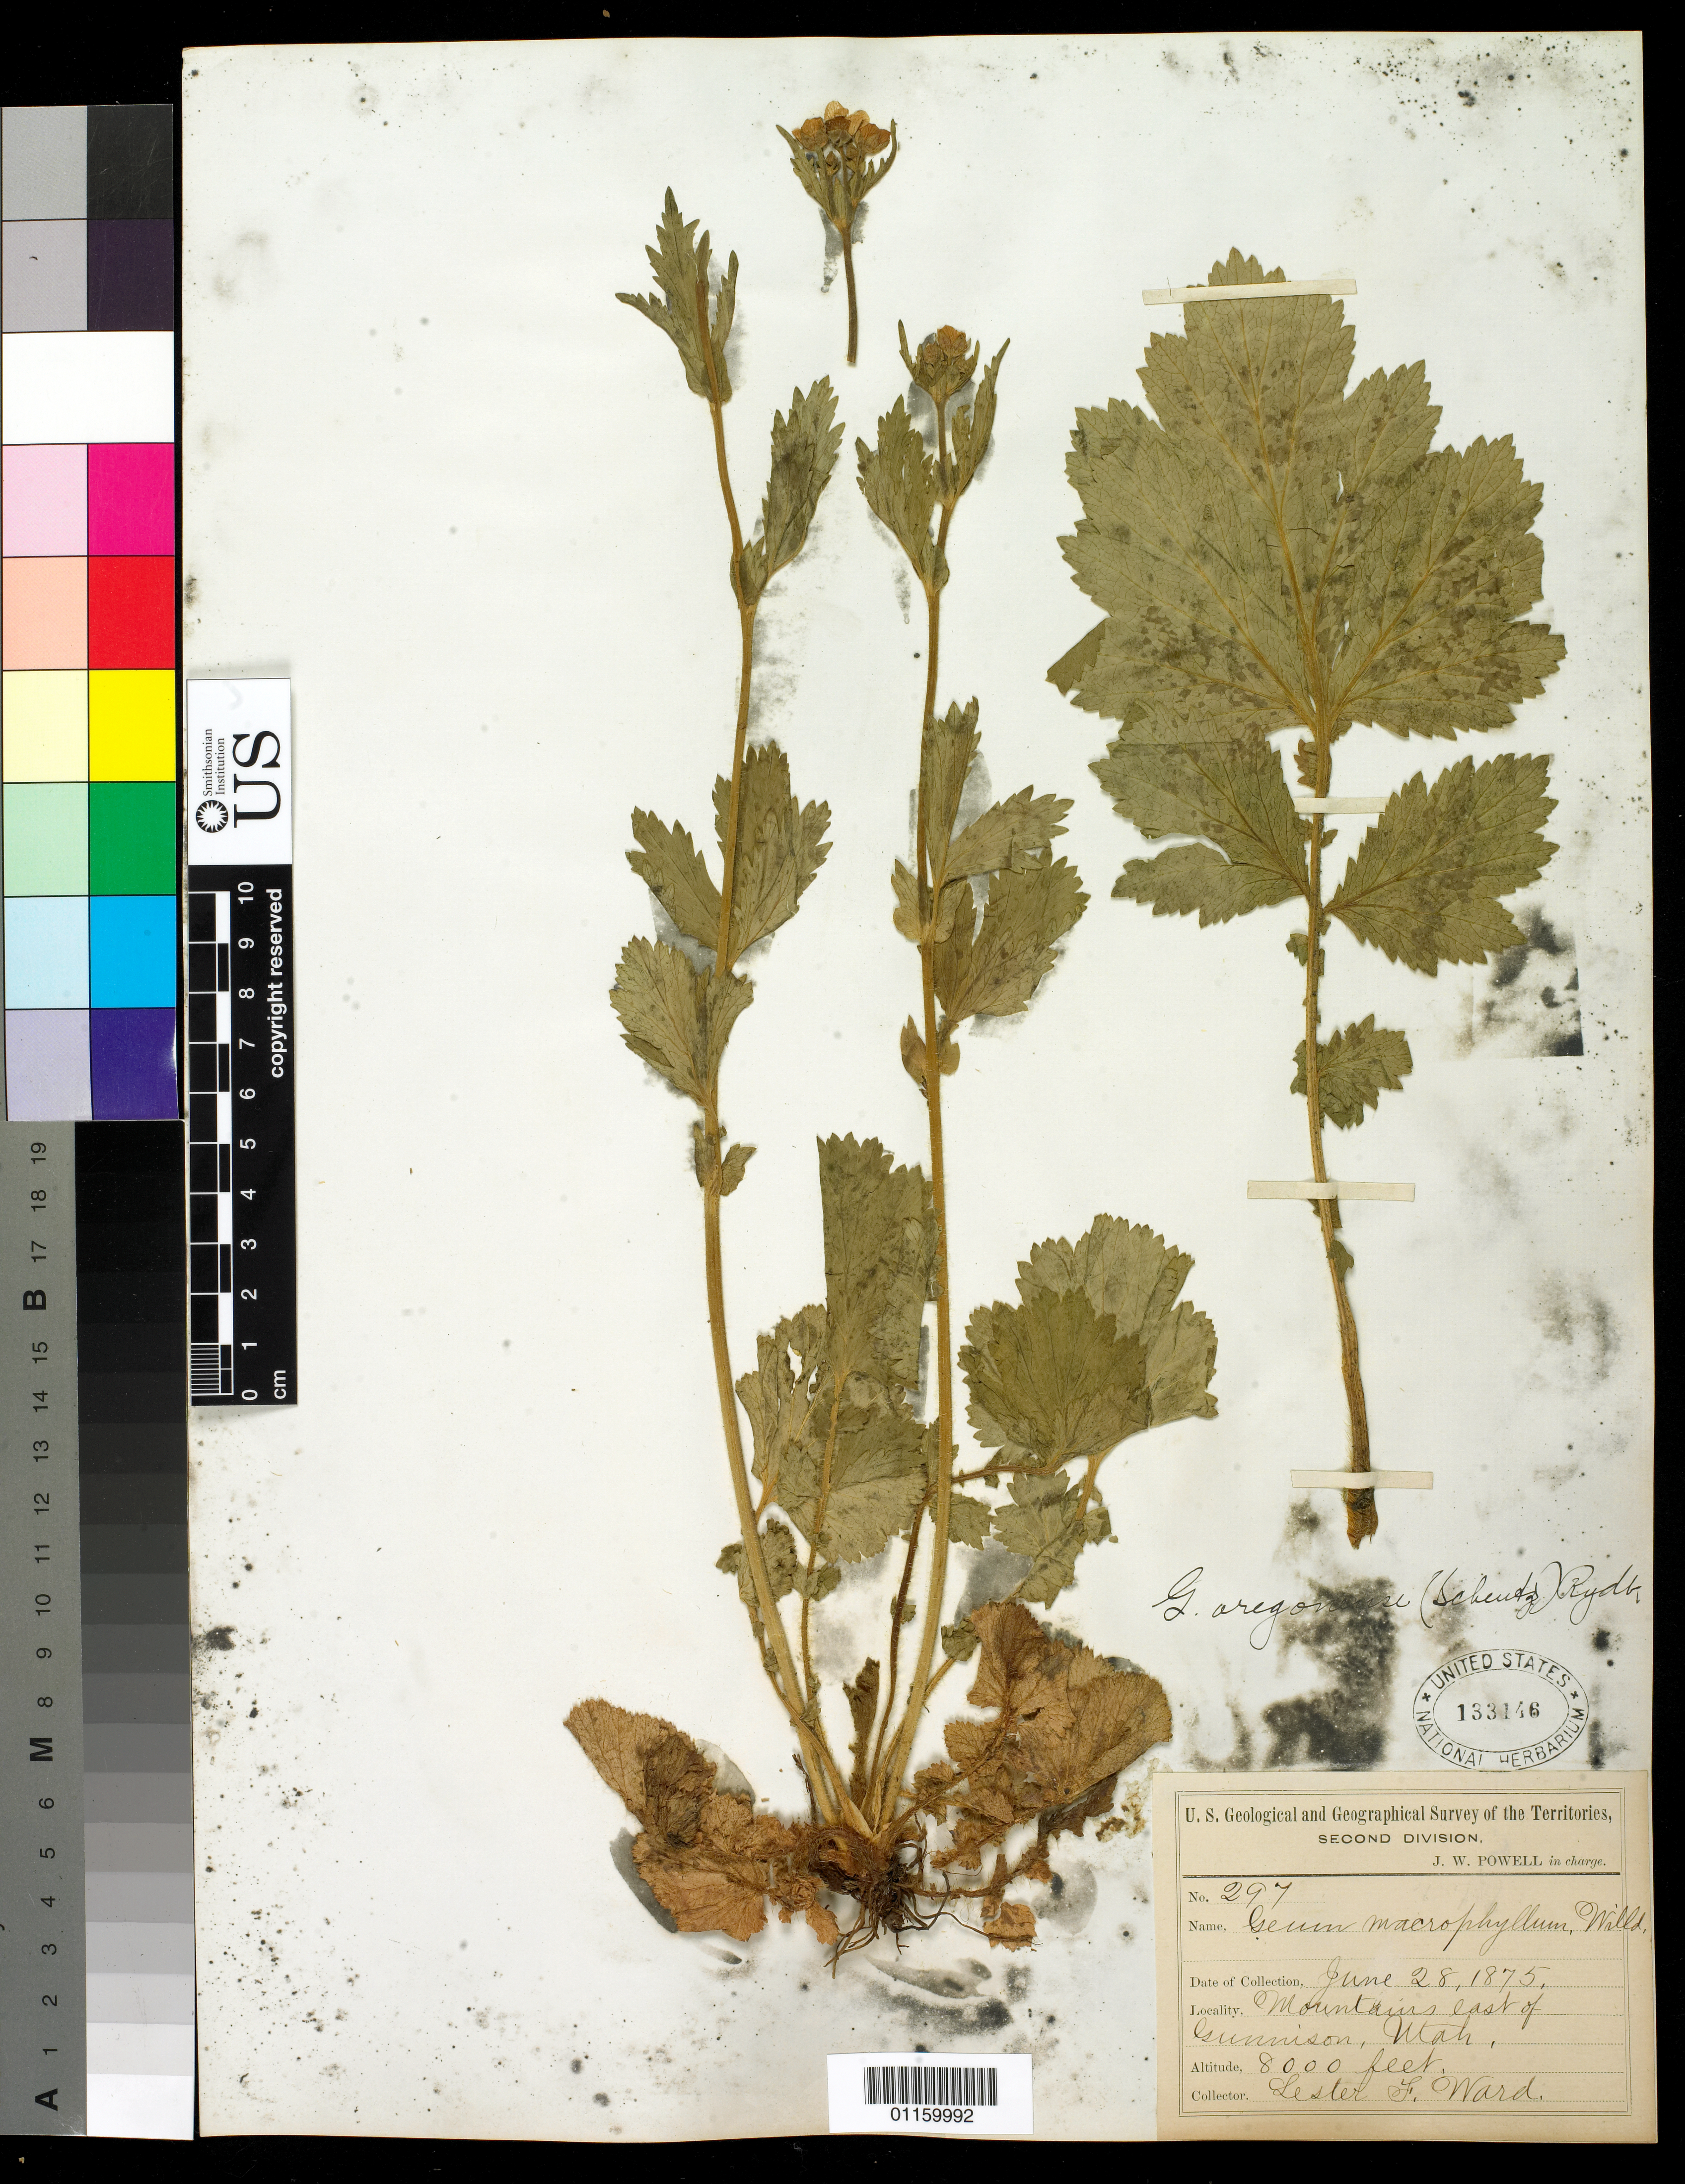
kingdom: Plantae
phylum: Tracheophyta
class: Magnoliopsida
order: Rosales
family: Rosaceae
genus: Geum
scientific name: Geum oregonense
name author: Rydb.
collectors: L. F. Ward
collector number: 297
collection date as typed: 28 Jun 1875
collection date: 1875-06-28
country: United States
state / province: Utah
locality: Mountains east of Gunnison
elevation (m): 2438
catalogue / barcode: US 133146